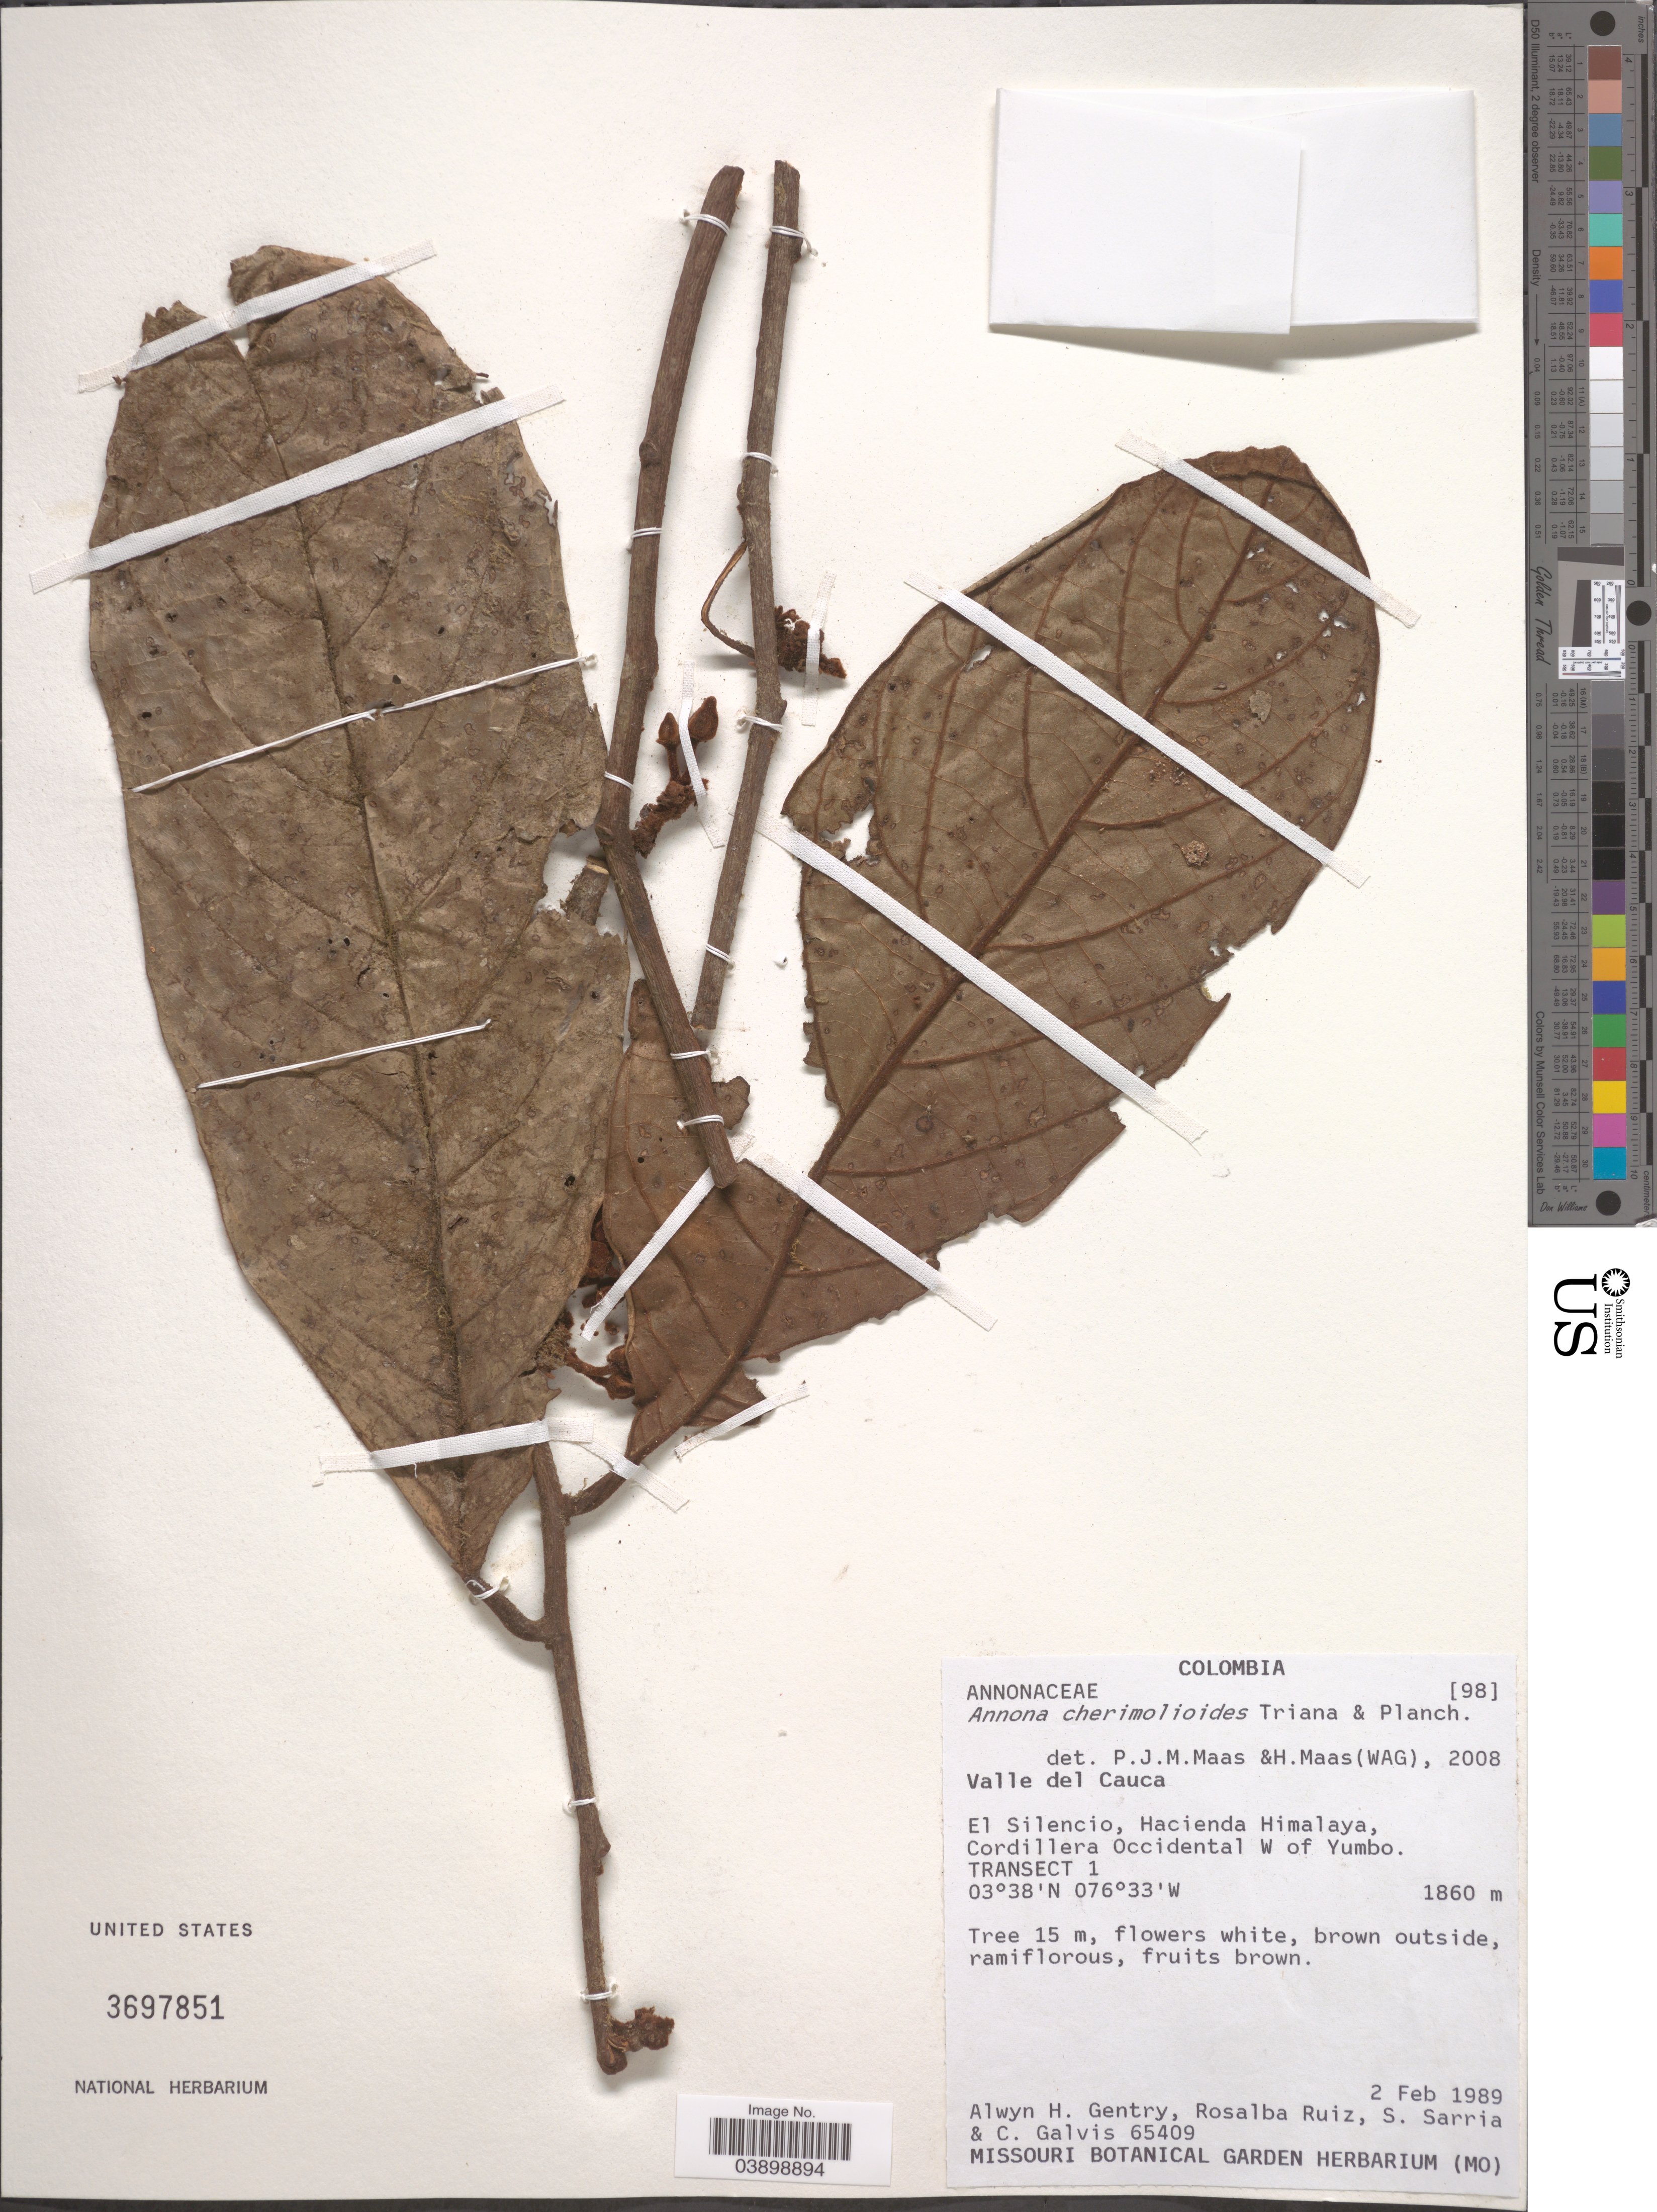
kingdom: Plantae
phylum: Tracheophyta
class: Magnoliopsida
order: Magnoliales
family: Annonaceae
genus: Annona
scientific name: Annona cherimola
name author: Mill.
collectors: A. H. Gentry, R. Ruiz, S. Sarria & C. Galvis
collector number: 65409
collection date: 1989-02-02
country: Colombia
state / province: Valle del Cauca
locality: El Silencio, Hacienda Himalaya, Cordillera Occidental W of Yumbo. Transect 1.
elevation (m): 1860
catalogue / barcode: US 3697851